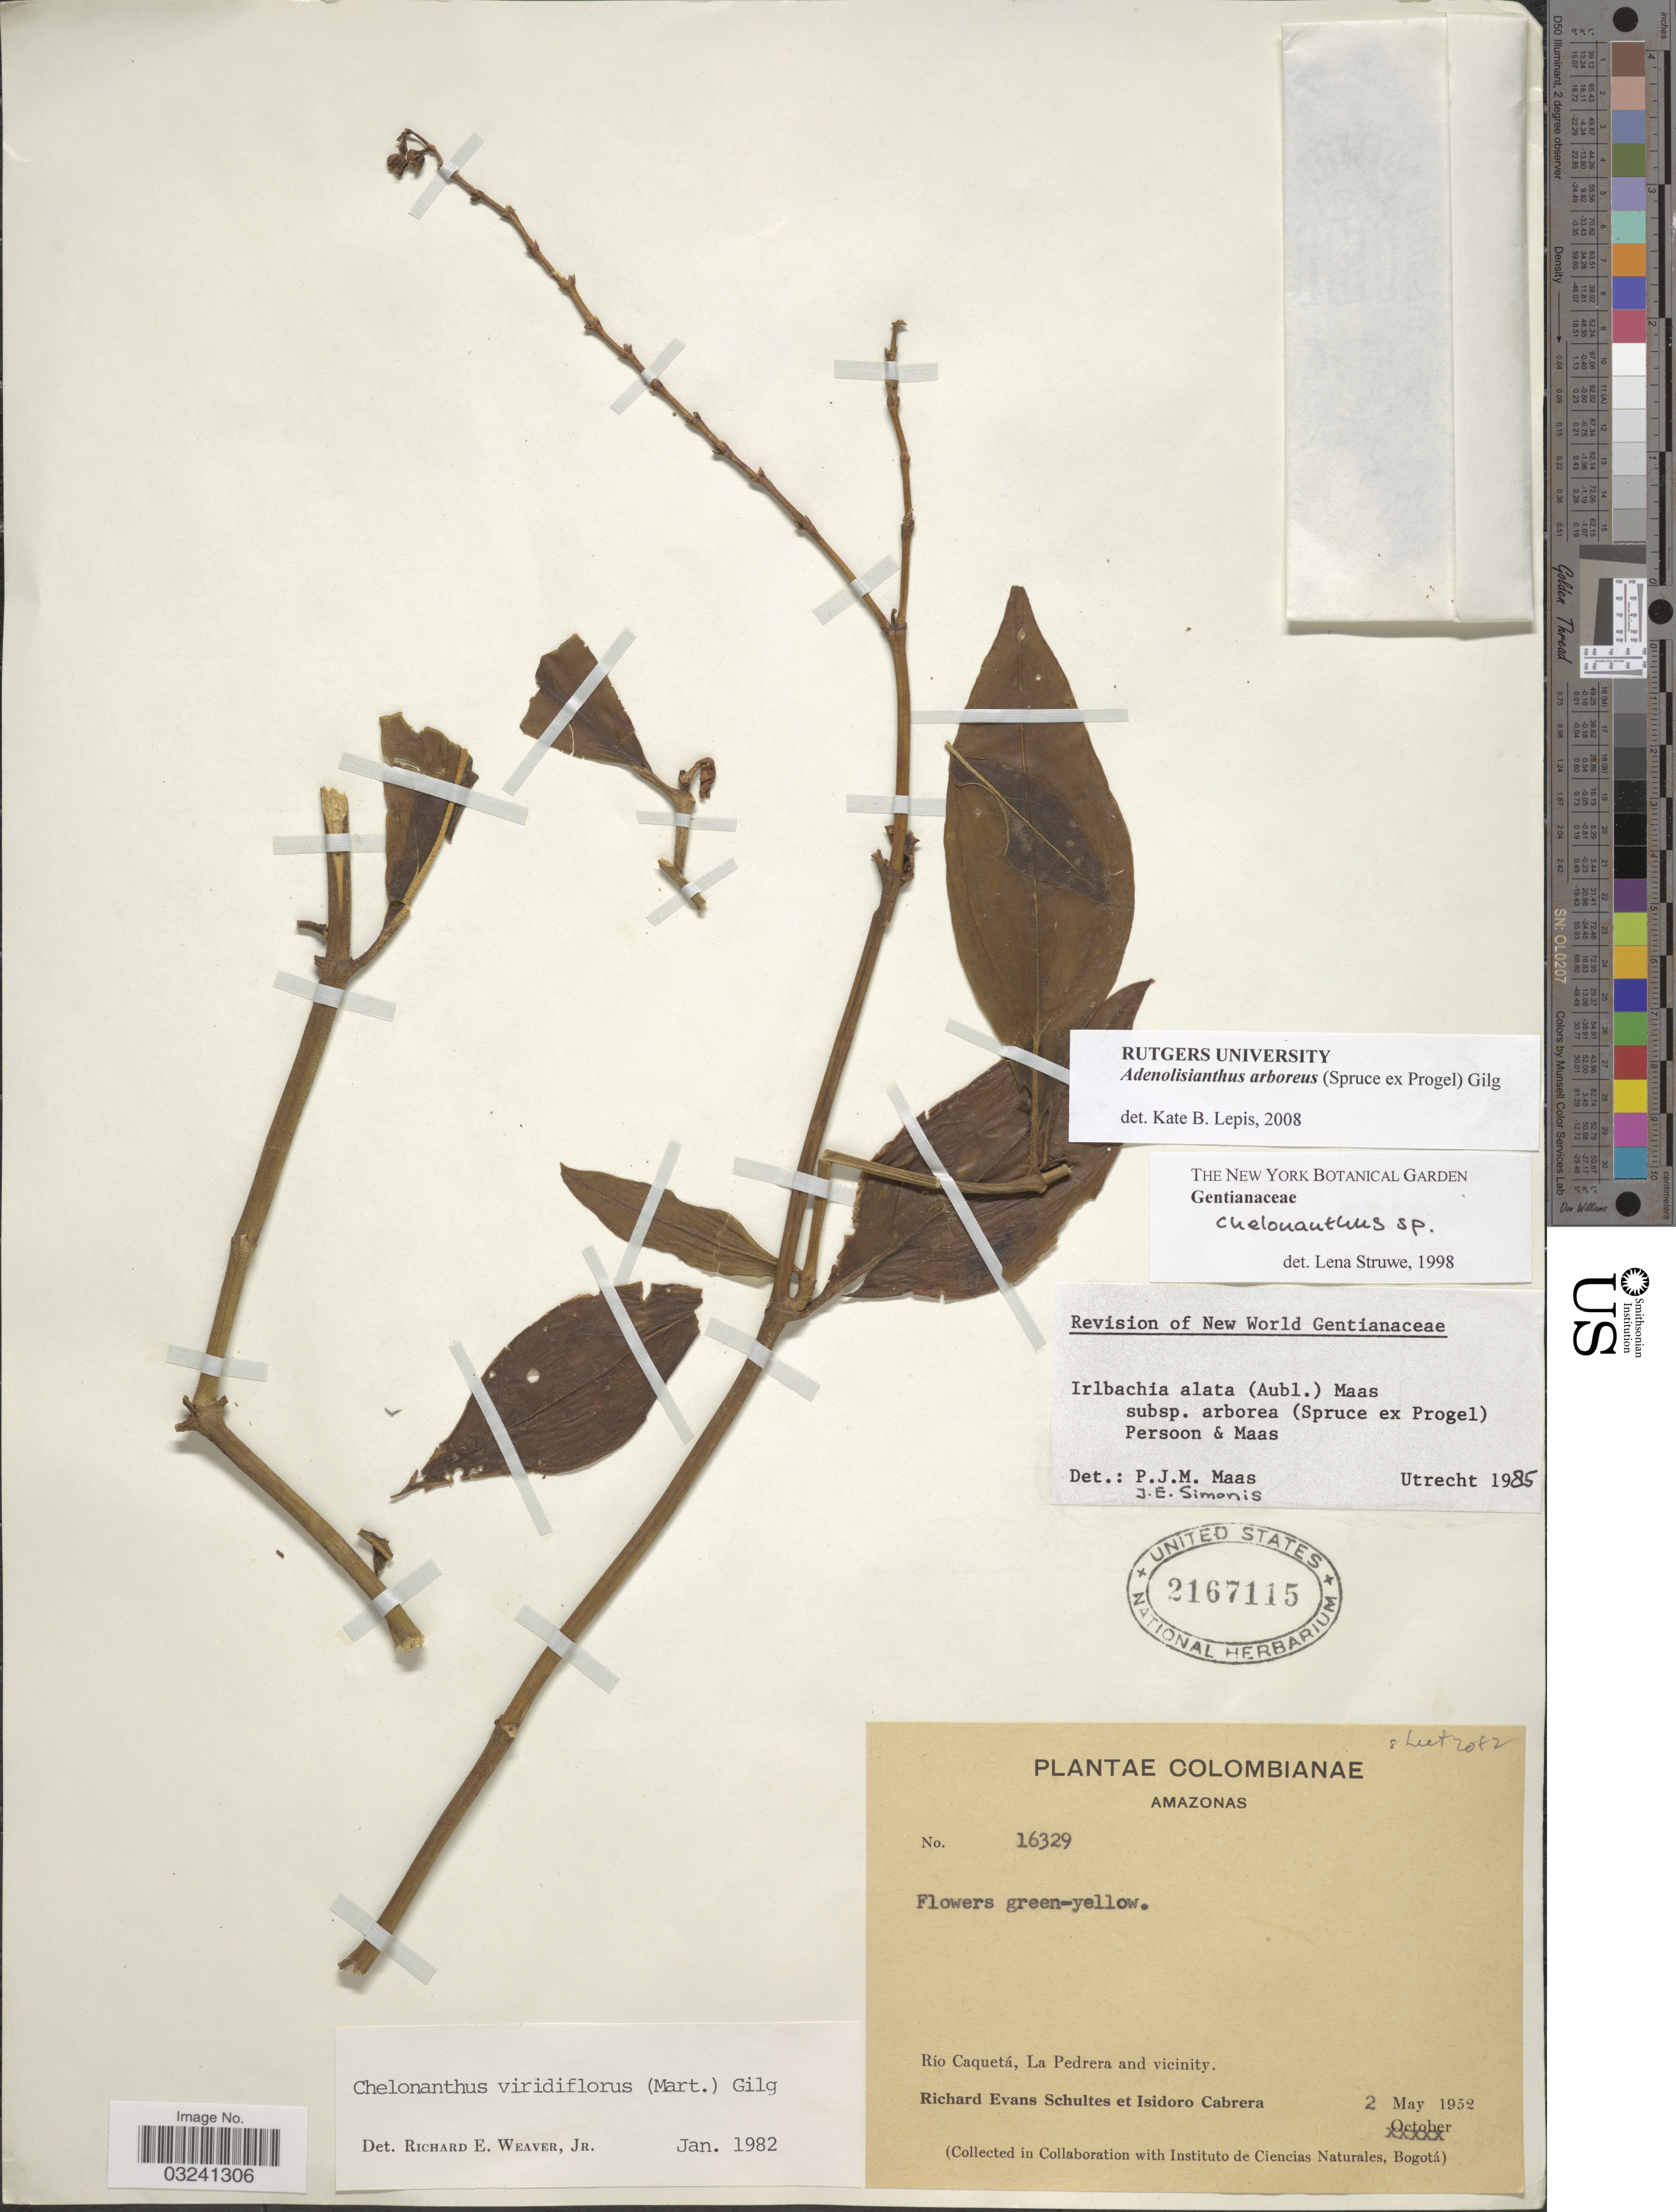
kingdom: Plantae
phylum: Tracheophyta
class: Magnoliopsida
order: Gentianales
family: Gentianaceae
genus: Adenolisianthus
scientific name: Adenolisianthus arboreus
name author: (Spruce ex Progel) Gilg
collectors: R. E. Schultes & I. Cabrera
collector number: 16329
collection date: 1952-05-02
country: Colombia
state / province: Amazônas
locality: Río Caquetá, La Pedrera and vicinity.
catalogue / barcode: US 2167115